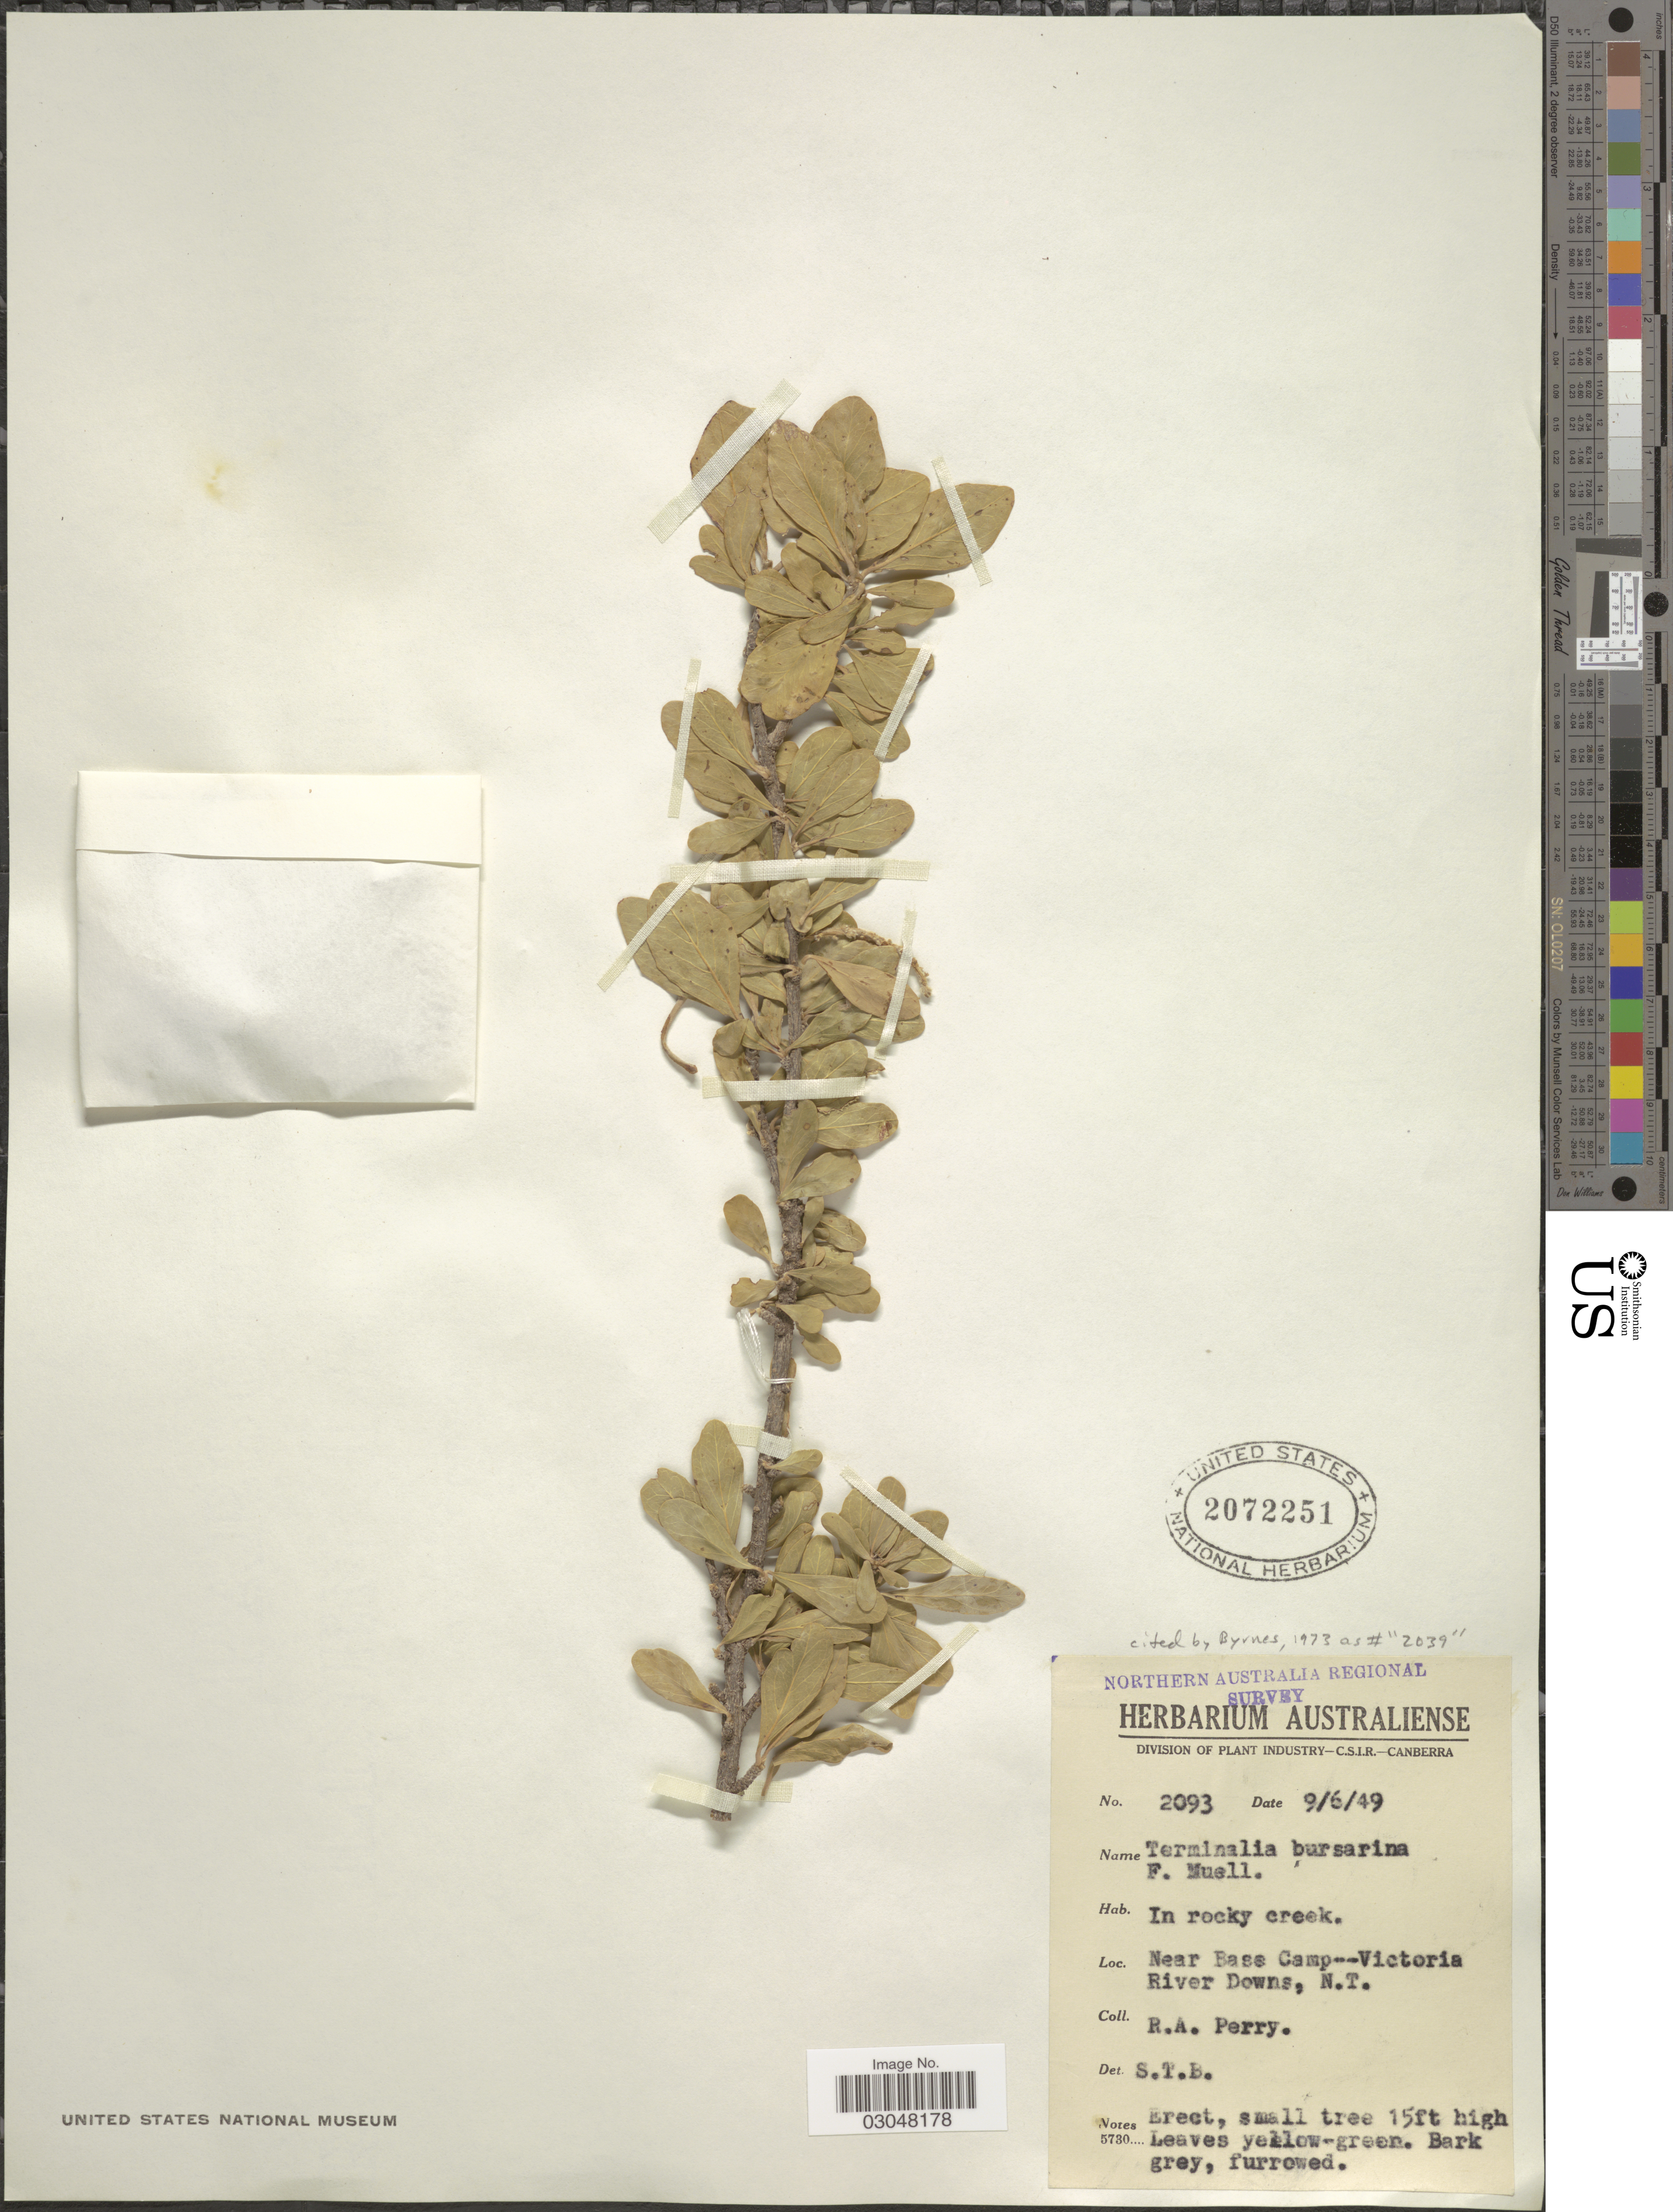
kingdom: Plantae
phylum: Tracheophyta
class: Magnoliopsida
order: Myrtales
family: Combretaceae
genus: Terminalia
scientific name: Terminalia bursarina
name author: F. Muell.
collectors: Perry, R. A.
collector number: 2093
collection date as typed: Transcribed d/m/y: 9/6/49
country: Australia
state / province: Northern Territory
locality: Near Base Camp-Victoria River Downs, N.T.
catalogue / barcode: US 2072251